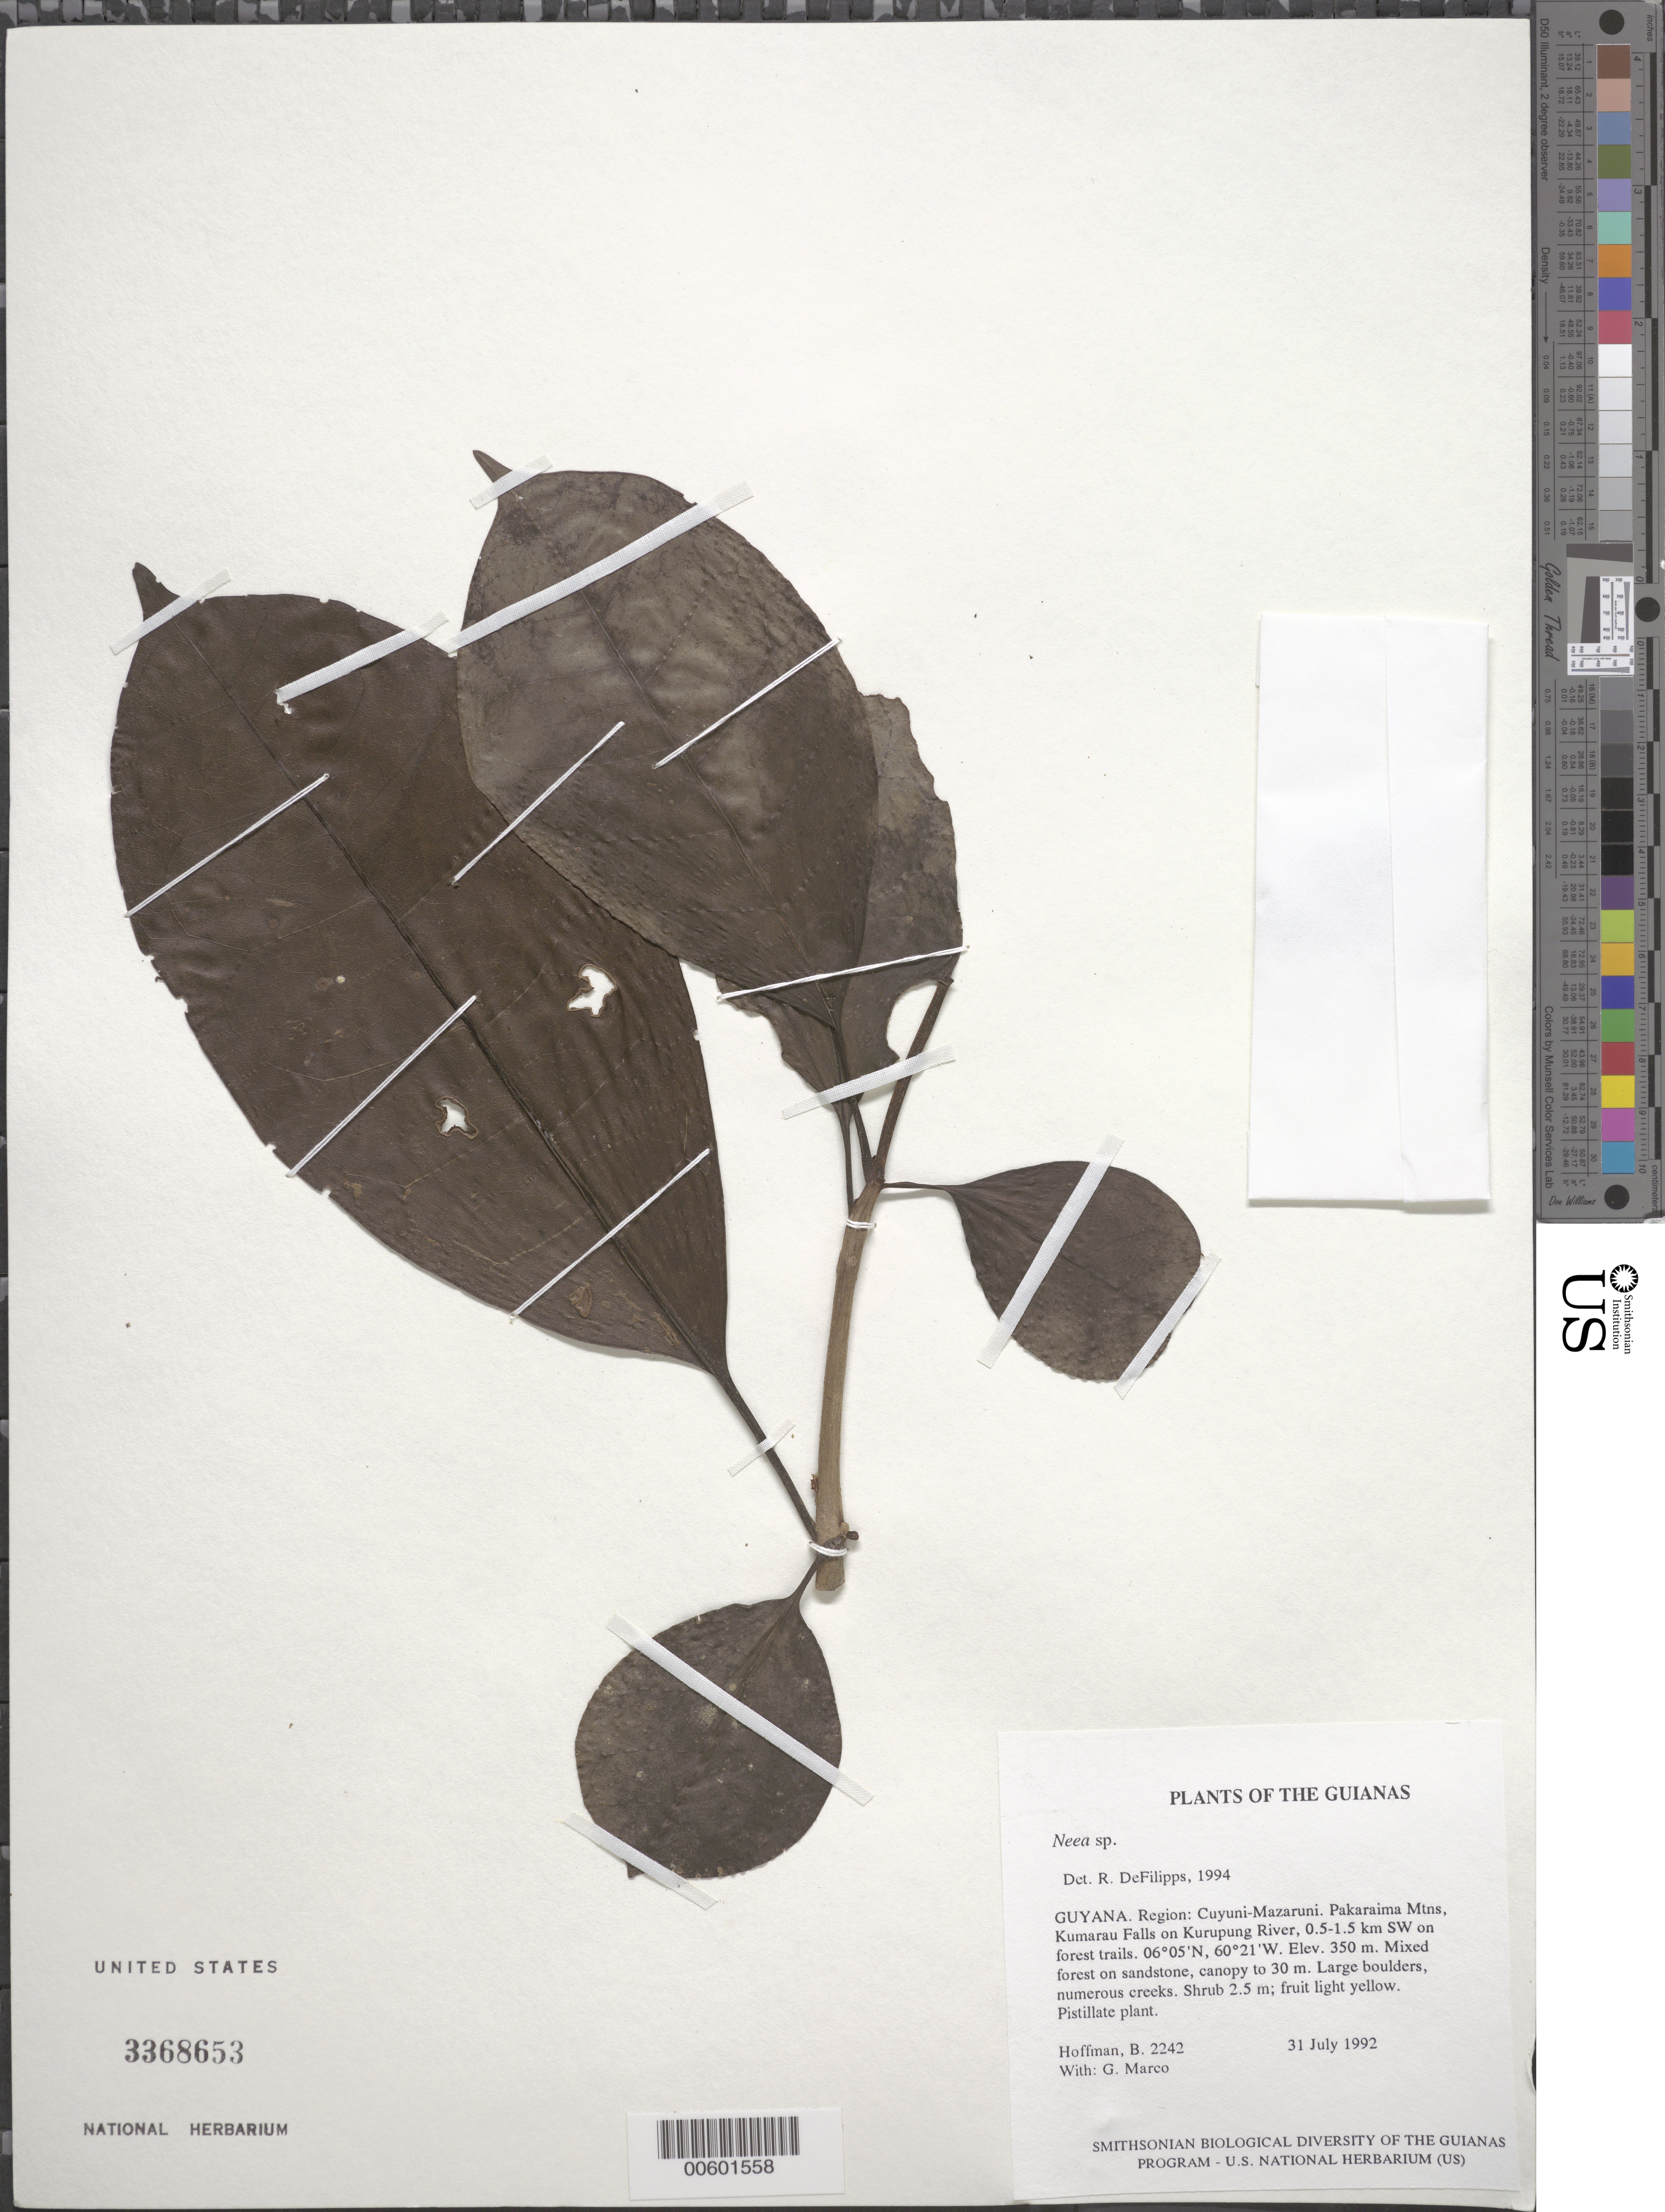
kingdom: Plantae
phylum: Tracheophyta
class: Magnoliopsida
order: Caryophyllales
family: Nyctaginaceae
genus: Neea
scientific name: Neea sp.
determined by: DeFilipps, R. A.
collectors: B. Hoffman & G. Marco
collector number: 2242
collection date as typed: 31 July 1992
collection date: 1992-07-31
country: Guyana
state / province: Cuyuni-Mazaruni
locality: Pakaraima Mountains, Kumarau Falls on Kurupung River, 0.5-1.5 km SW on forest trails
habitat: Mixed forest on sandstone, canopy to 30 m. Large boulders, numerous creeks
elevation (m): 350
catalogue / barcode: US 3368653